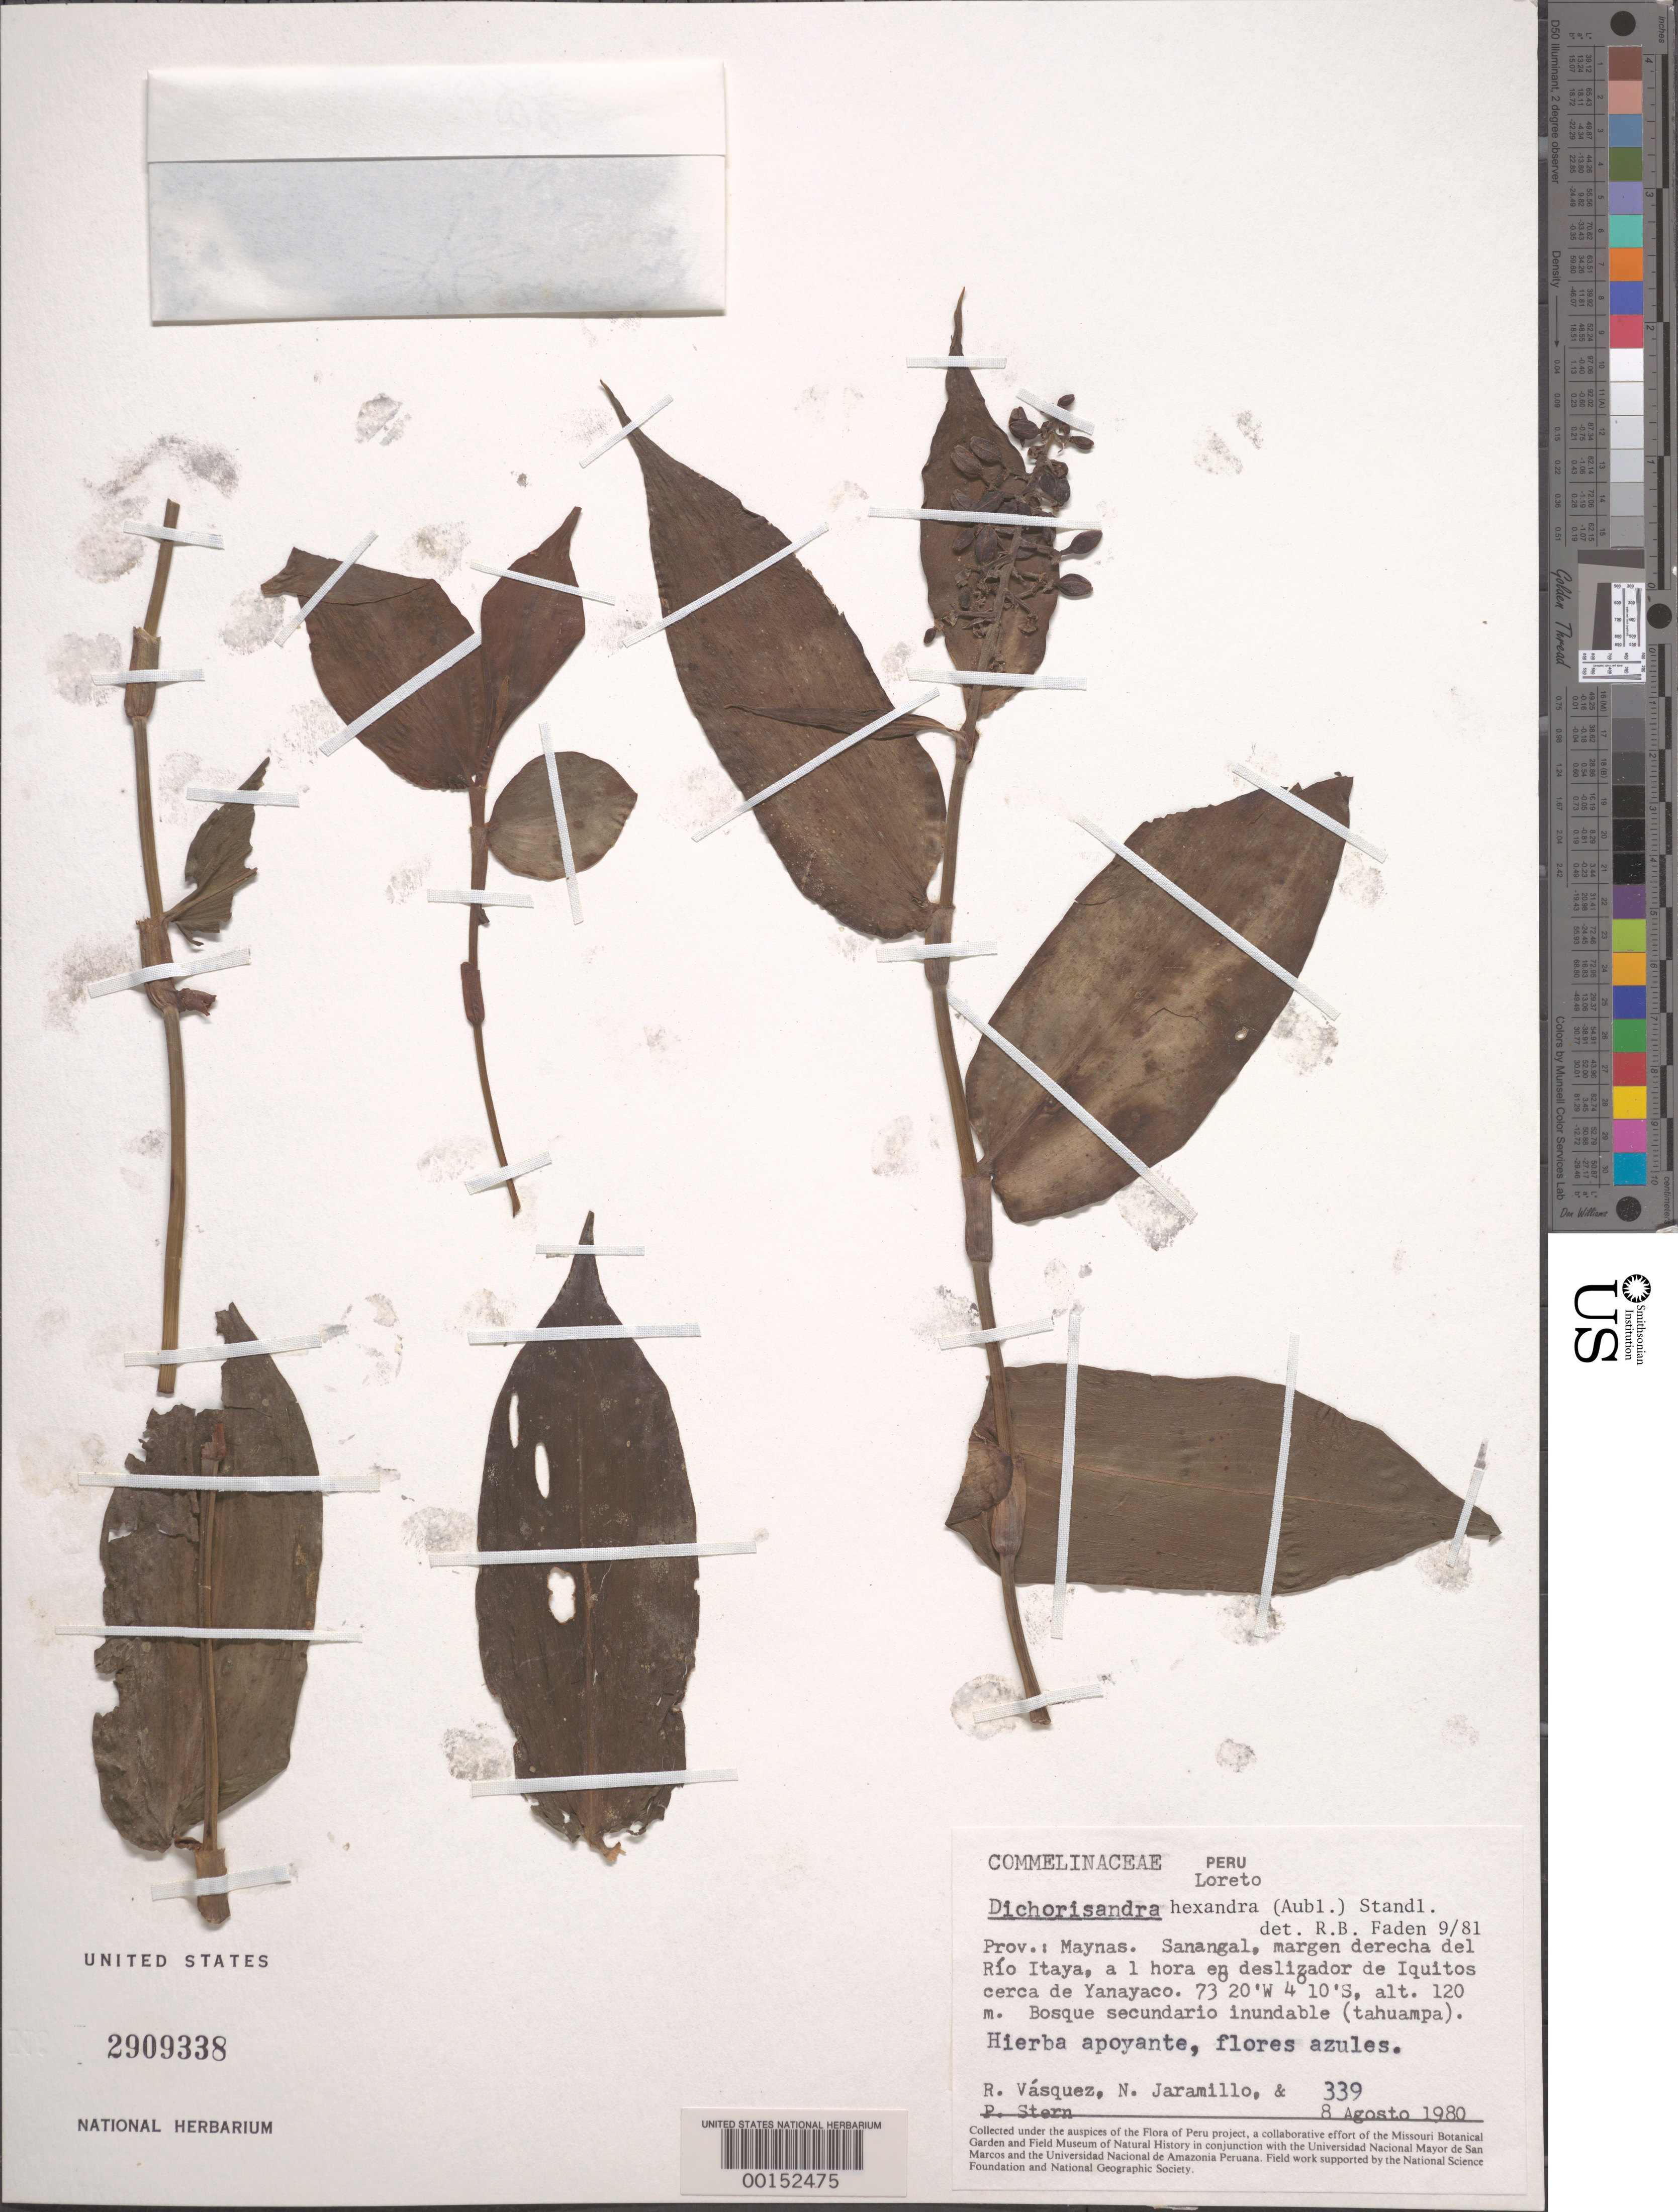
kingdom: Plantae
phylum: Tracheophyta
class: Liliopsida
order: Commelinales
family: Commelinaceae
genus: Dichorisandra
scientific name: Dichorisandra hexandra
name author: (Aubl.) Standl.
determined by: Faden, Robert B., (US), Smithsonian Institution - National Museum of Natural History (UNITED STATES)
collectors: R. Avasquez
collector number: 339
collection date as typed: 08 Aug 1980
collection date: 1980-08-08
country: Peru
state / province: Loreto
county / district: Maynas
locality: Sanangal, near rio itaya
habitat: Inundated secondary forest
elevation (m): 120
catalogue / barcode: US 2909338